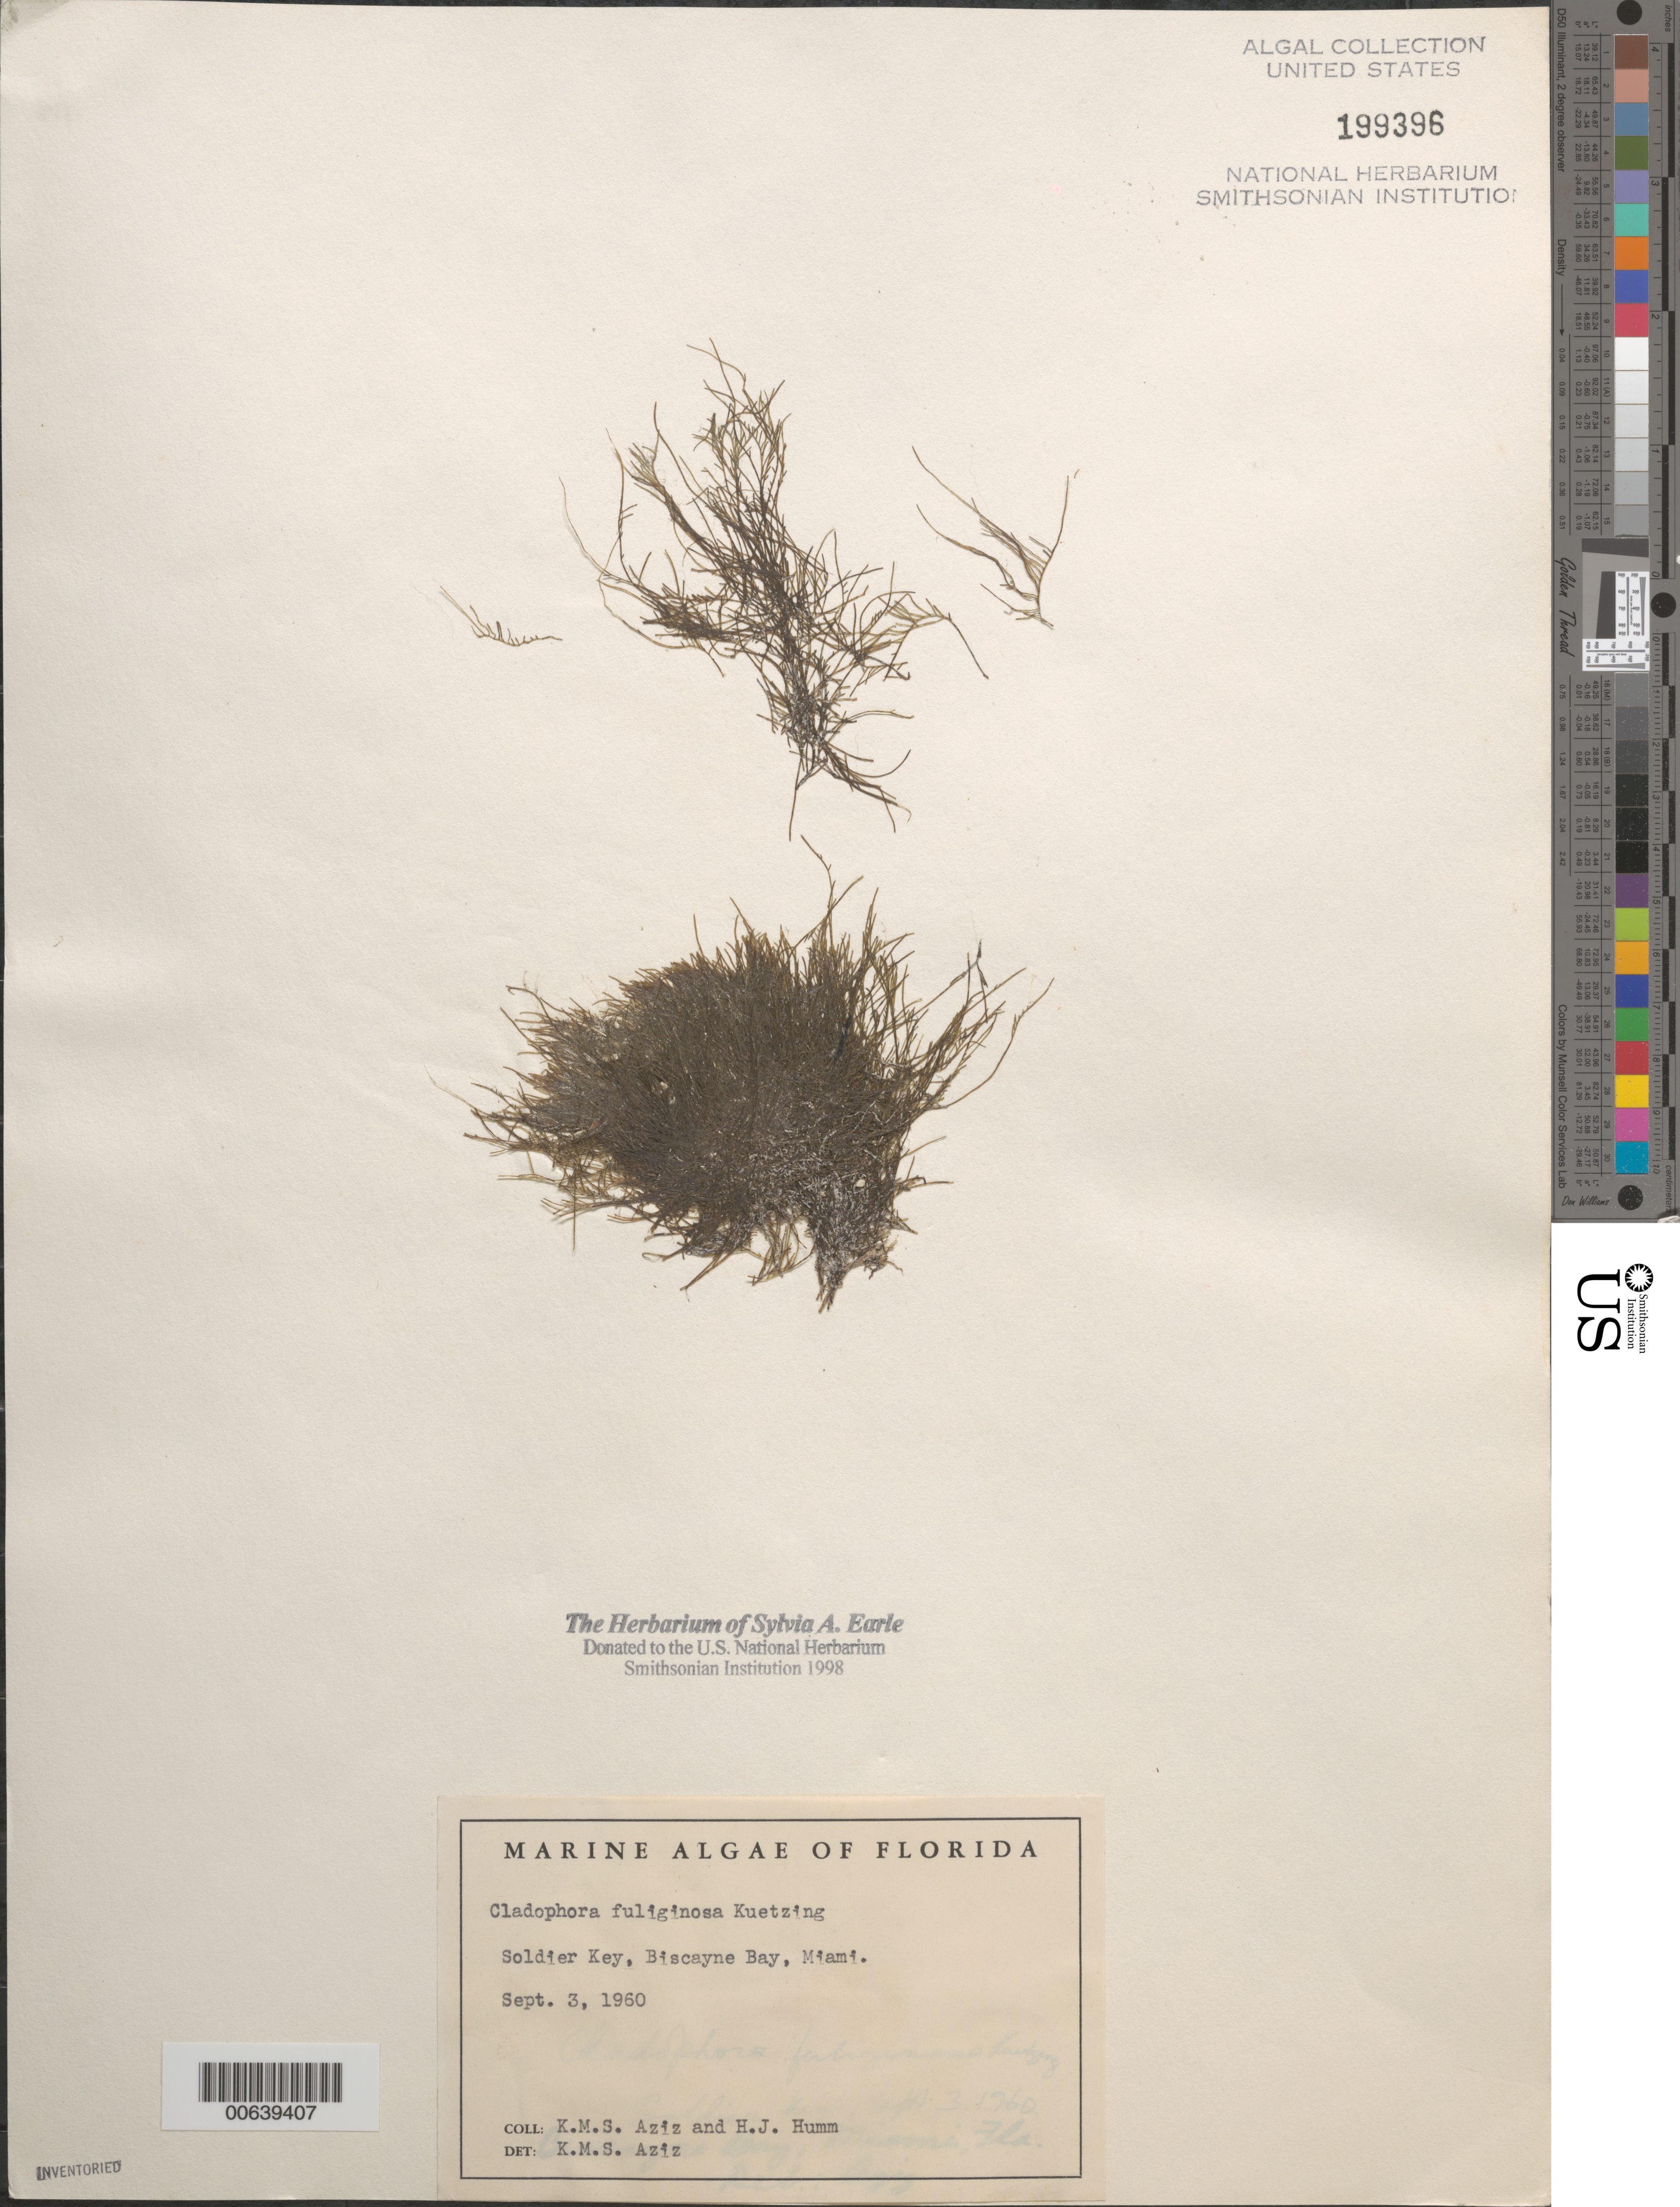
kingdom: Plantae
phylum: Chlorophyta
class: Ulvophyceae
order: Cladophorales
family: Cladophoraceae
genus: Cladophora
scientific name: Cladophora fuliginosa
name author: Kütz.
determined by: Aziz, K. M. S.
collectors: K. M. Aziz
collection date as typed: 03 Sep 1960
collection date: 1960-09-03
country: United States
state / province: Florida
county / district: Miami-Dade County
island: Soldier Key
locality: Biscayne Bay, Miami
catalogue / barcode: US 199396